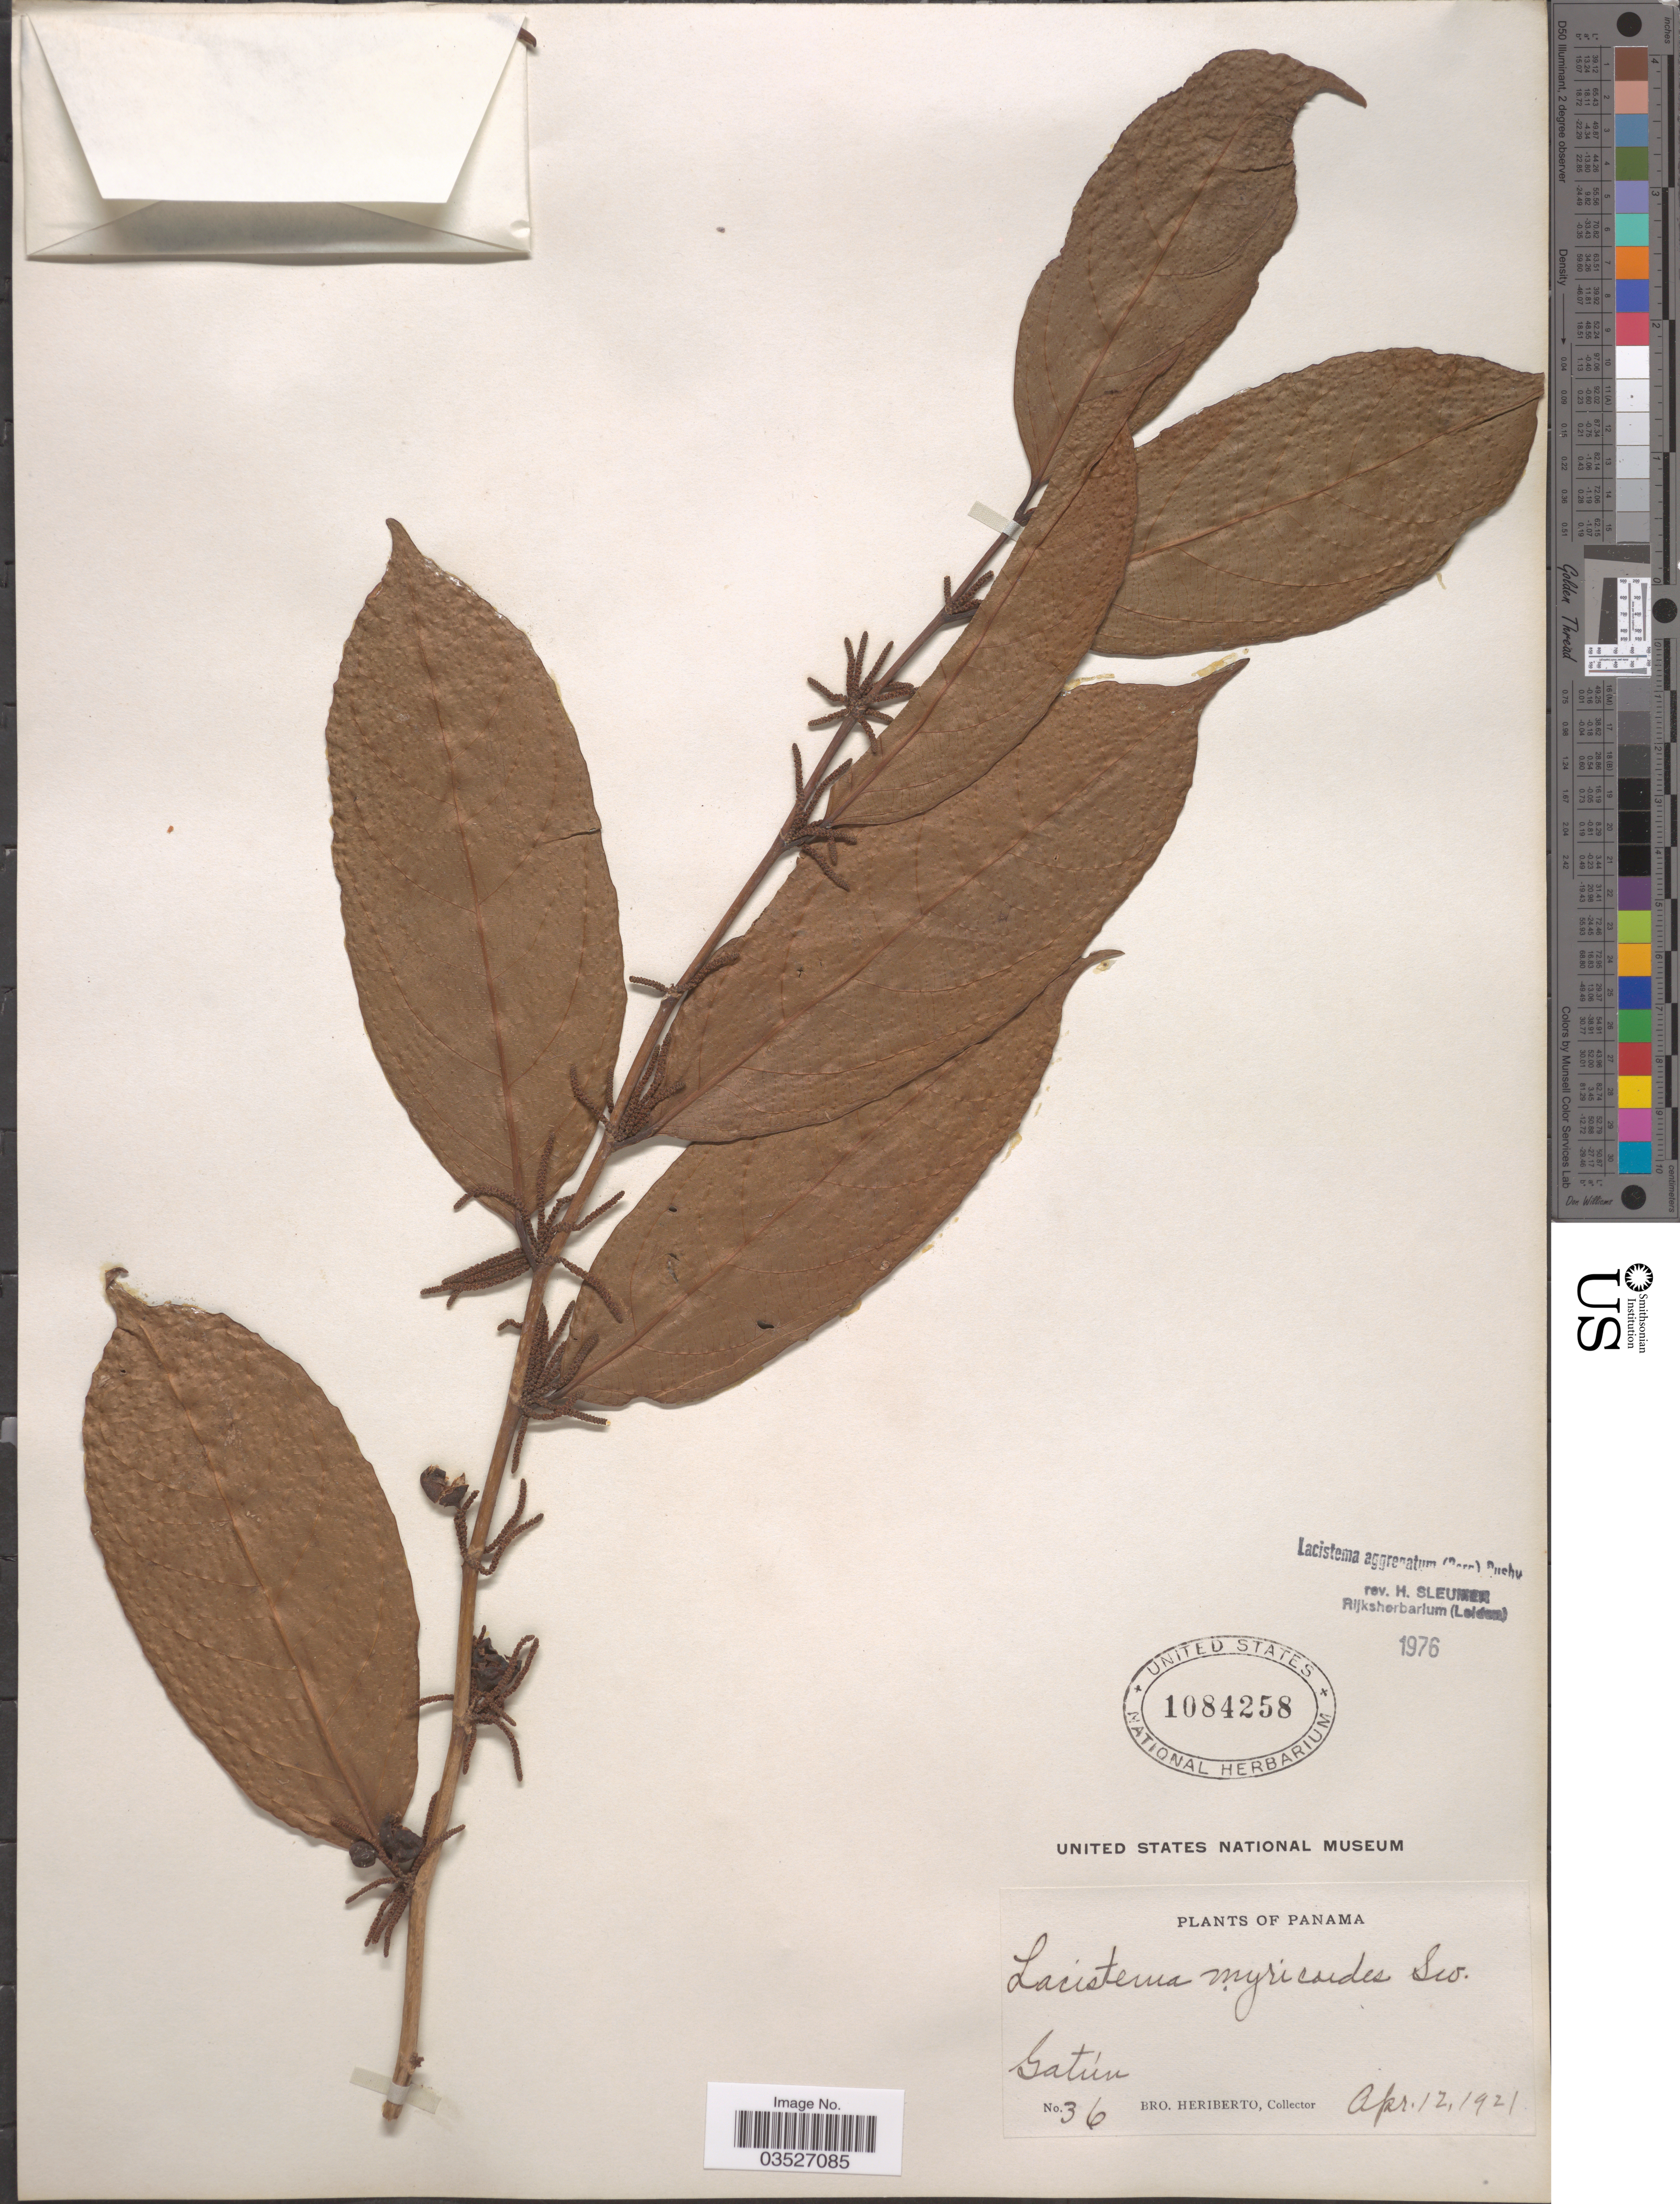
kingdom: Plantae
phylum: Tracheophyta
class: Magnoliopsida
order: Malpighiales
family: Lacistemataceae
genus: Lacistema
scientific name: Lacistema aggregatum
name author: (P.J. Bergius) Rusby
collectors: B. Heriberto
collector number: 36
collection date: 1921-04-12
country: Panama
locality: Gatún.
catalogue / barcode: US 1084258